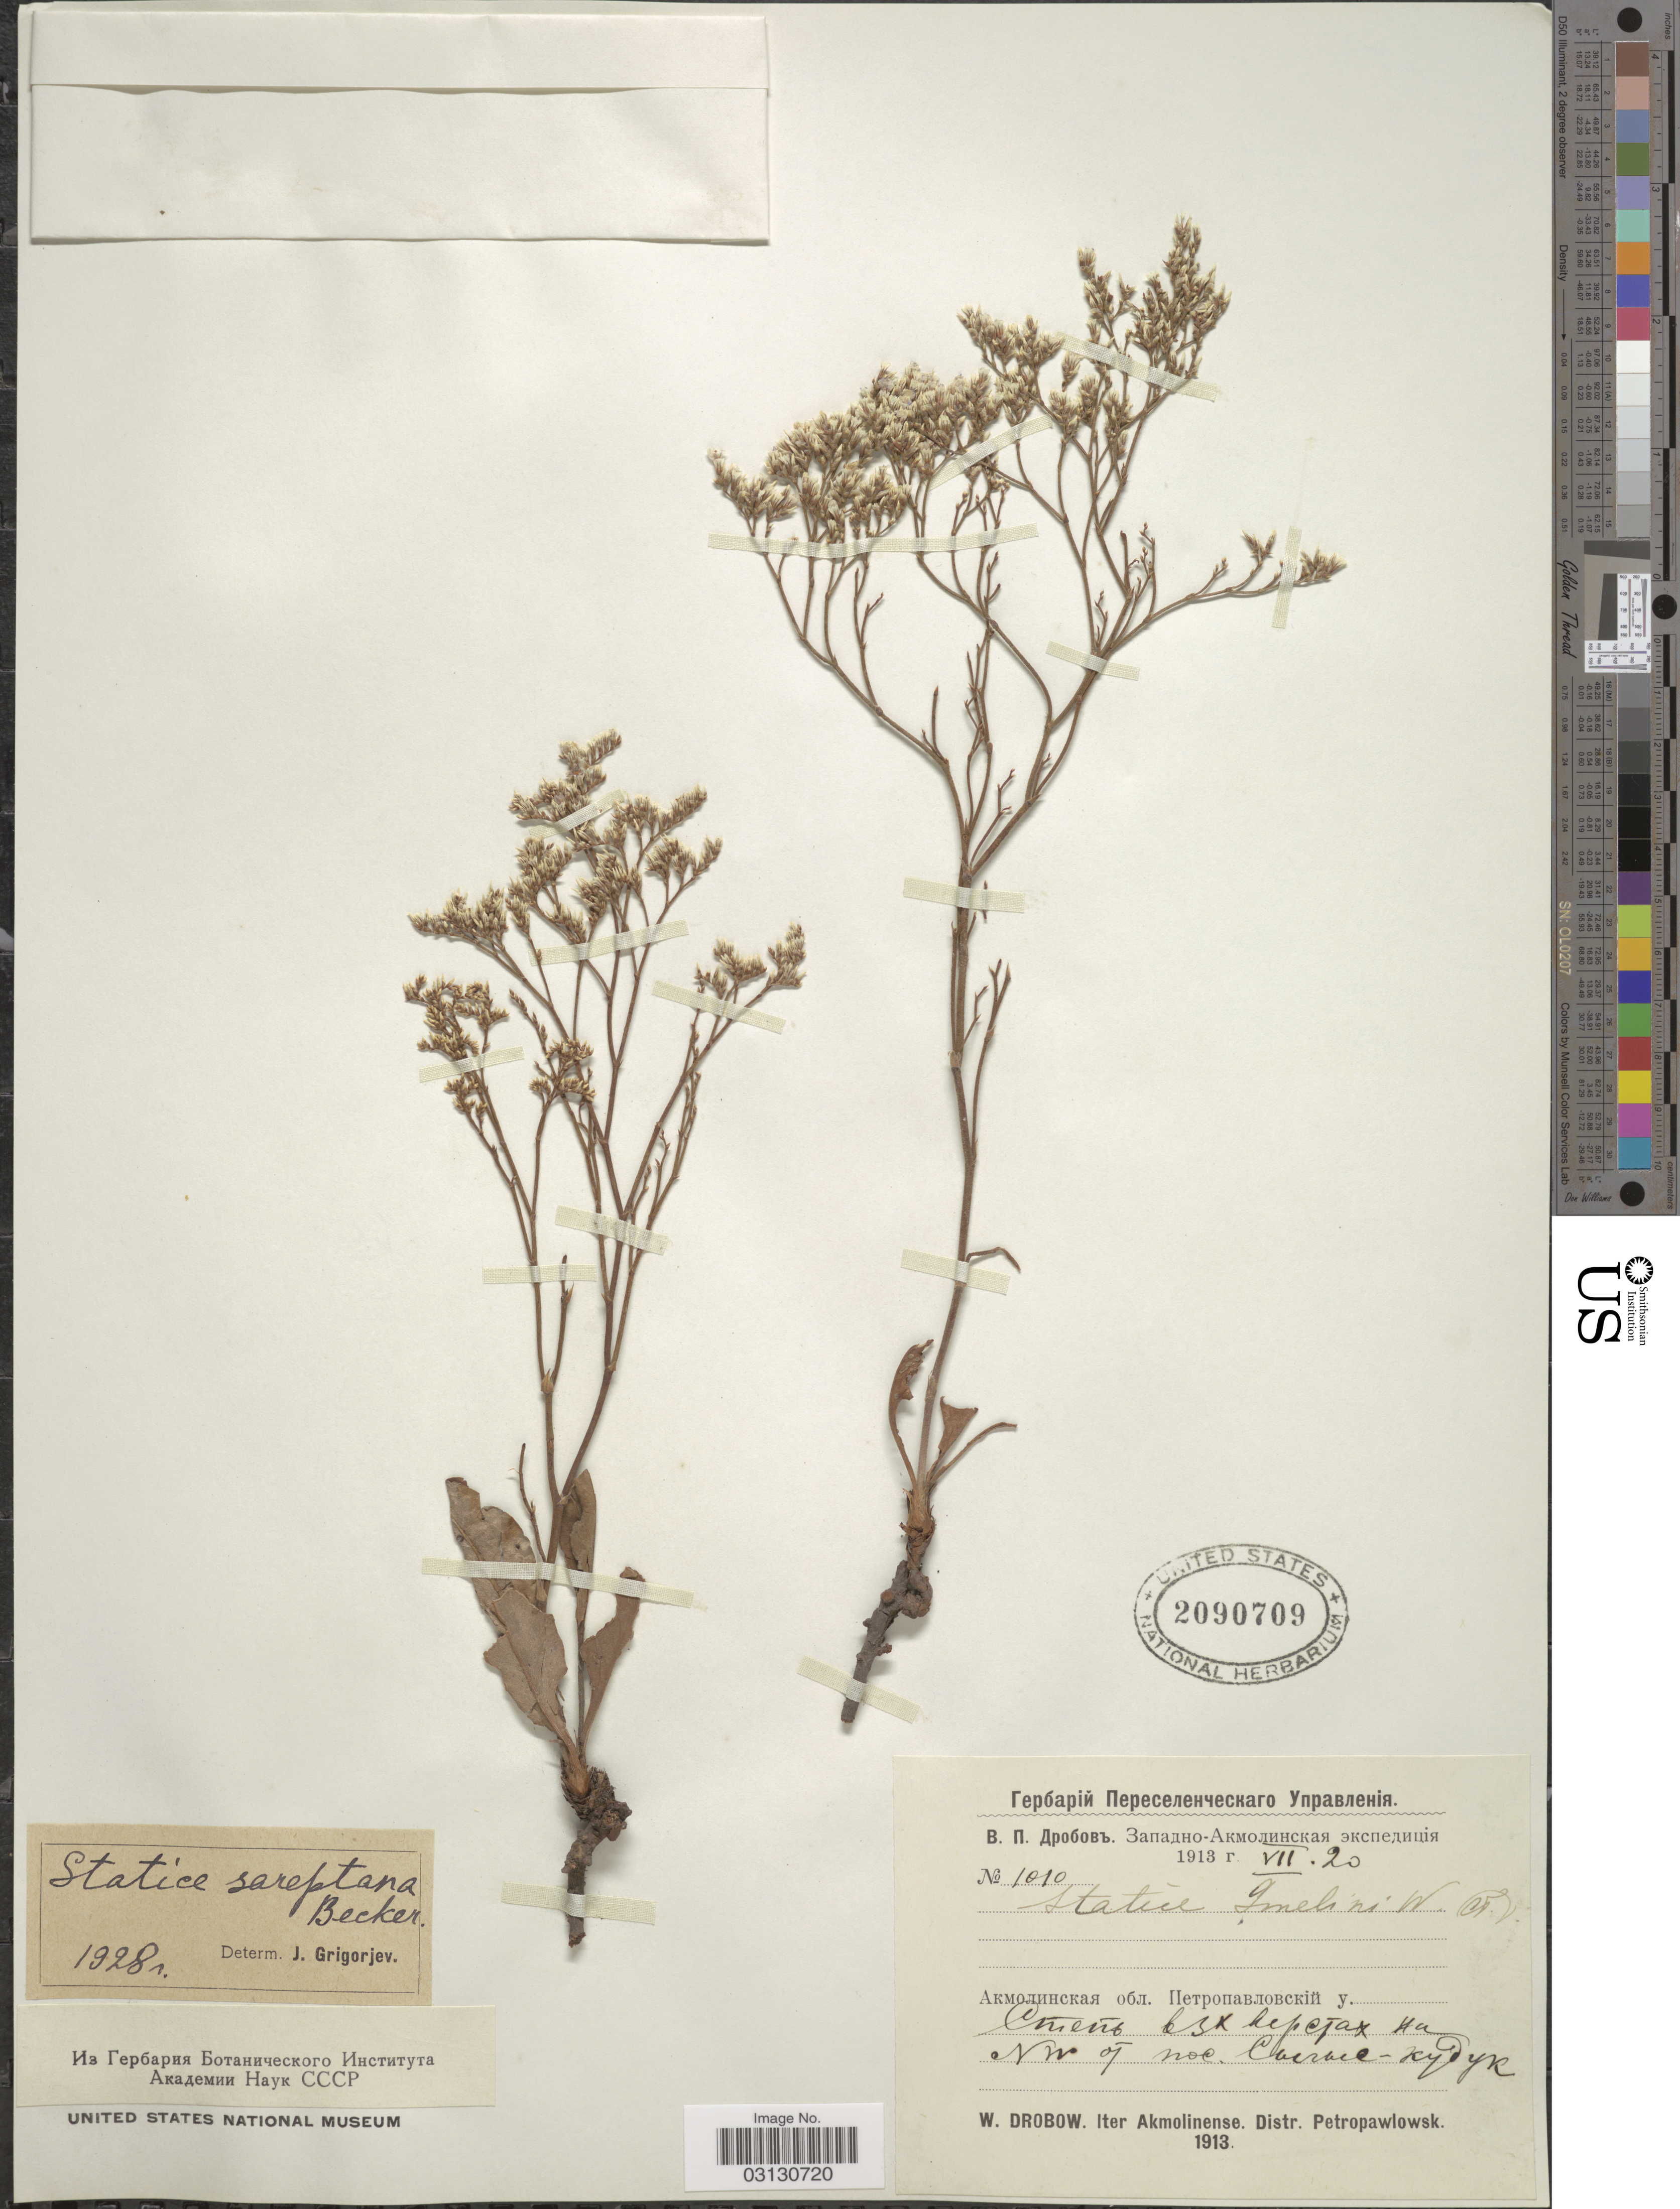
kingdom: Plantae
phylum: Tracheophyta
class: Magnoliopsida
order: Caryophyllales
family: Plumbaginaceae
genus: Limonium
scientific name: Limonium sareptanum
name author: (A.K. Becker) Gams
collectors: W. Drobow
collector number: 1010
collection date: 1913-07-20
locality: NW of noc. [interpreted] Cairace [interpreted]-Kydyr [interpreted], Iter Akmolinense, Distr. Petropawlowsk.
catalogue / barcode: US 2090709